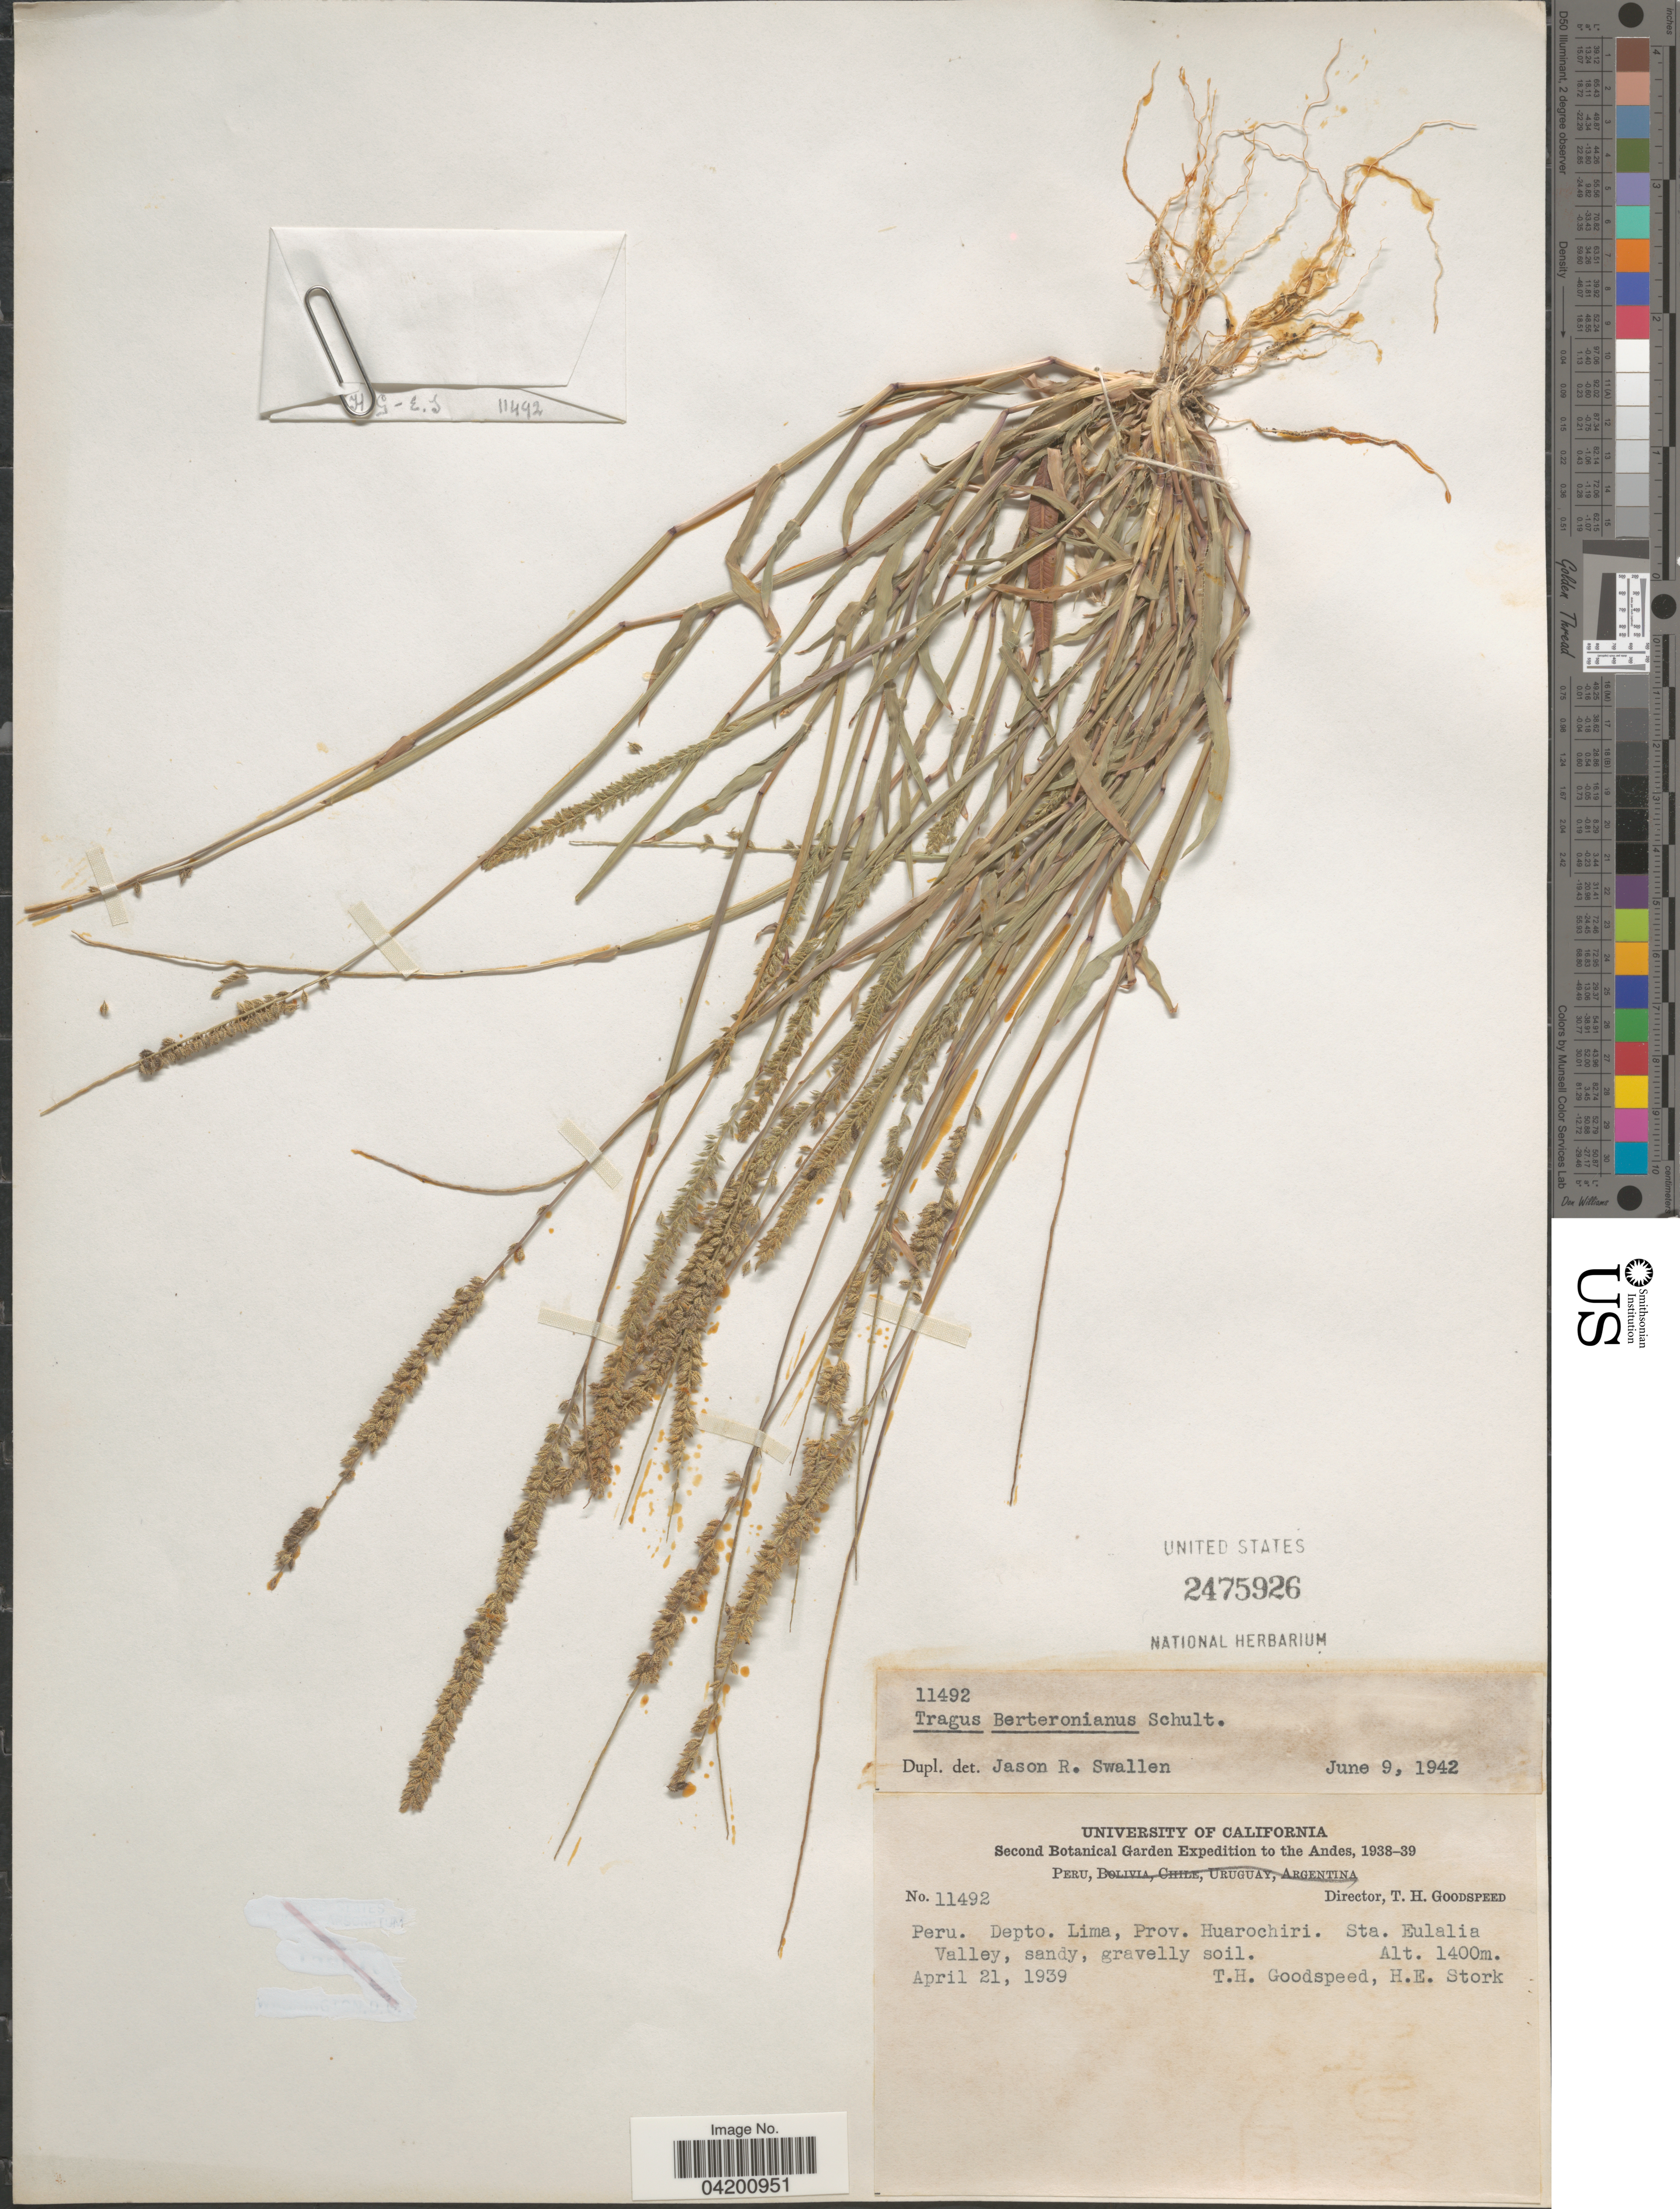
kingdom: Plantae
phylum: Tracheophyta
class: Liliopsida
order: Poales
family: Poaceae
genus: Tragus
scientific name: Tragus berteronianus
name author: Schult.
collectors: T. Goodspeed & H. E. Stork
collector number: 11492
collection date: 1939-04-21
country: Peru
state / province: Lima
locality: Second Botanical Garden Expedition to the Andes, 1938-39. Depto. Lima, Prov. Huarochiri. Sta. Eulalia. Valley.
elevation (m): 1400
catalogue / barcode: US 2475926